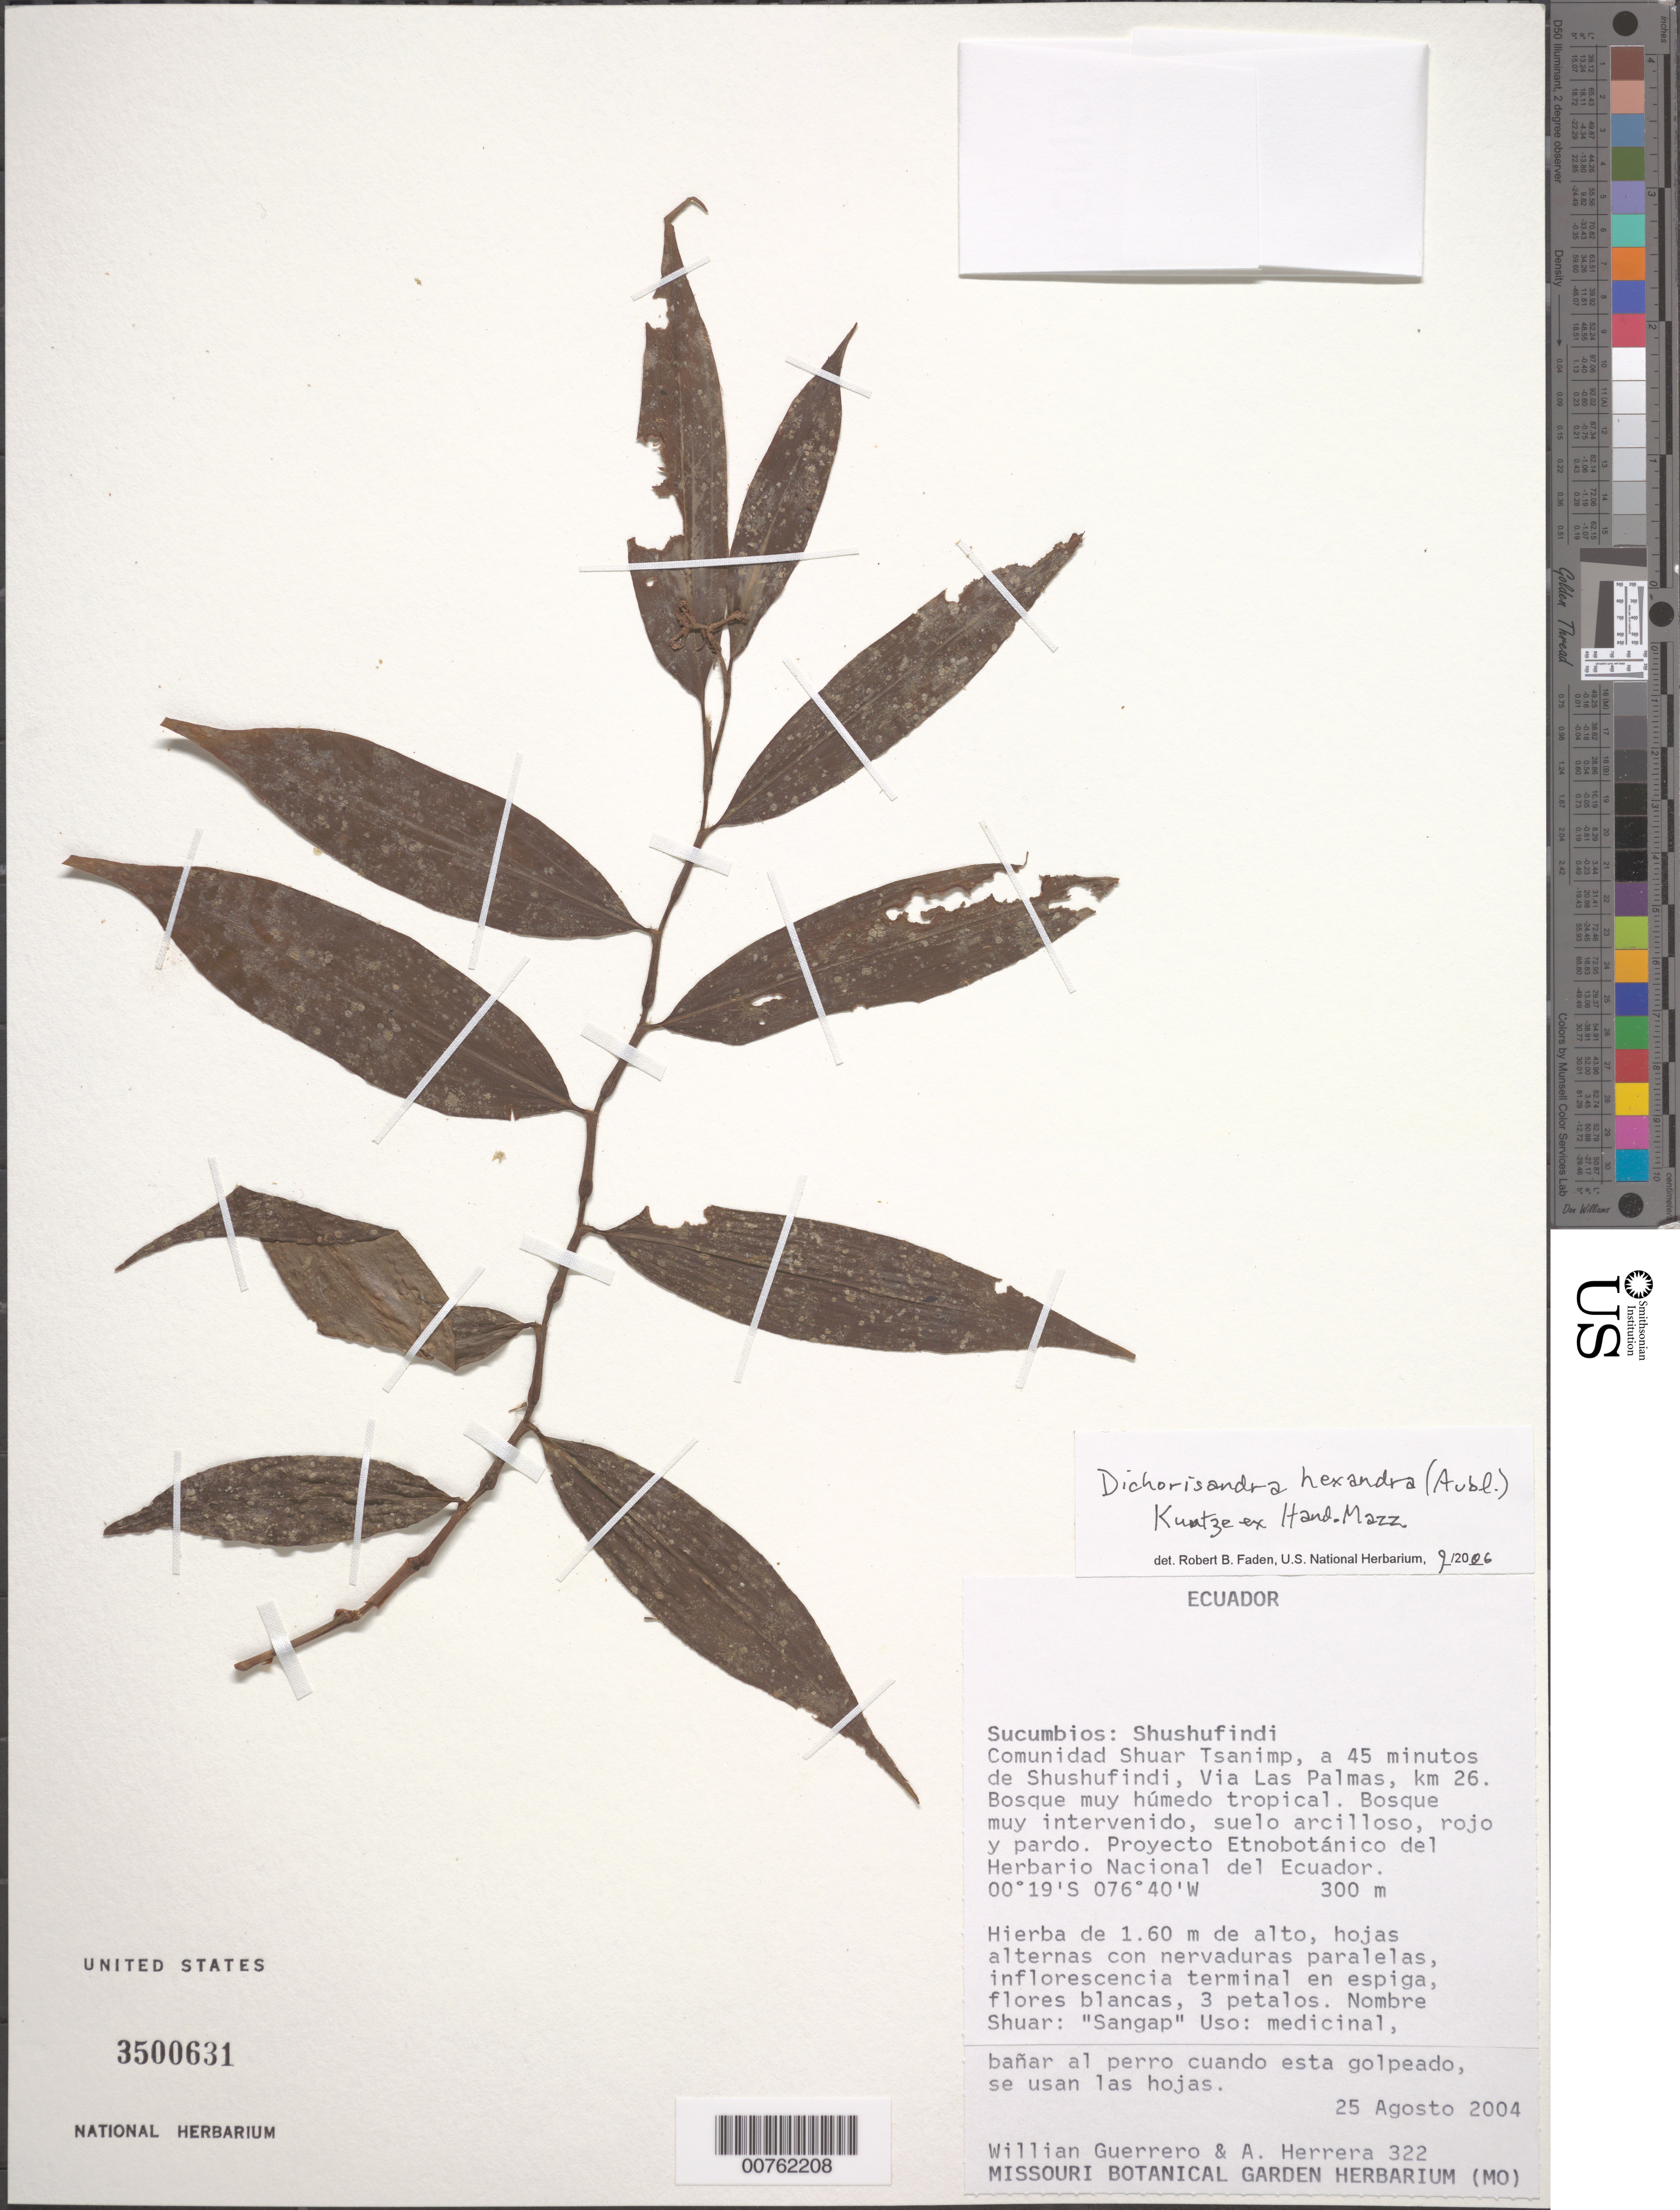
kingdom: Plantae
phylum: Tracheophyta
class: Liliopsida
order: Commelinales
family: Commelinaceae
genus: Dichorisandra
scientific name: Dichorisandra hexandra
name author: (Aubl.) Standl.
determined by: Faden, Robert B., (US), Smithsonian Institution - National Museum of Natural History (UNITED STATES)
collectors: W. Guerrero & A. Herrera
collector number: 322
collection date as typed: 25 Aug 2004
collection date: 2004-08-25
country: Ecuador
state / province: Sucumbíos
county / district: Shushufindi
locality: Comunidad Shuar Tsanimp, a 45 minutos de Shushufindi, Via Las Palmas, km 26. Bosque muy humedo tropical. Bosque muy intervenido, suelo arcilloso, tojo y pardo. Proyecto EtnoBotanico del HerbaRio Nacional del Ecuador.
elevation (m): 300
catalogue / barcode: US 3500631